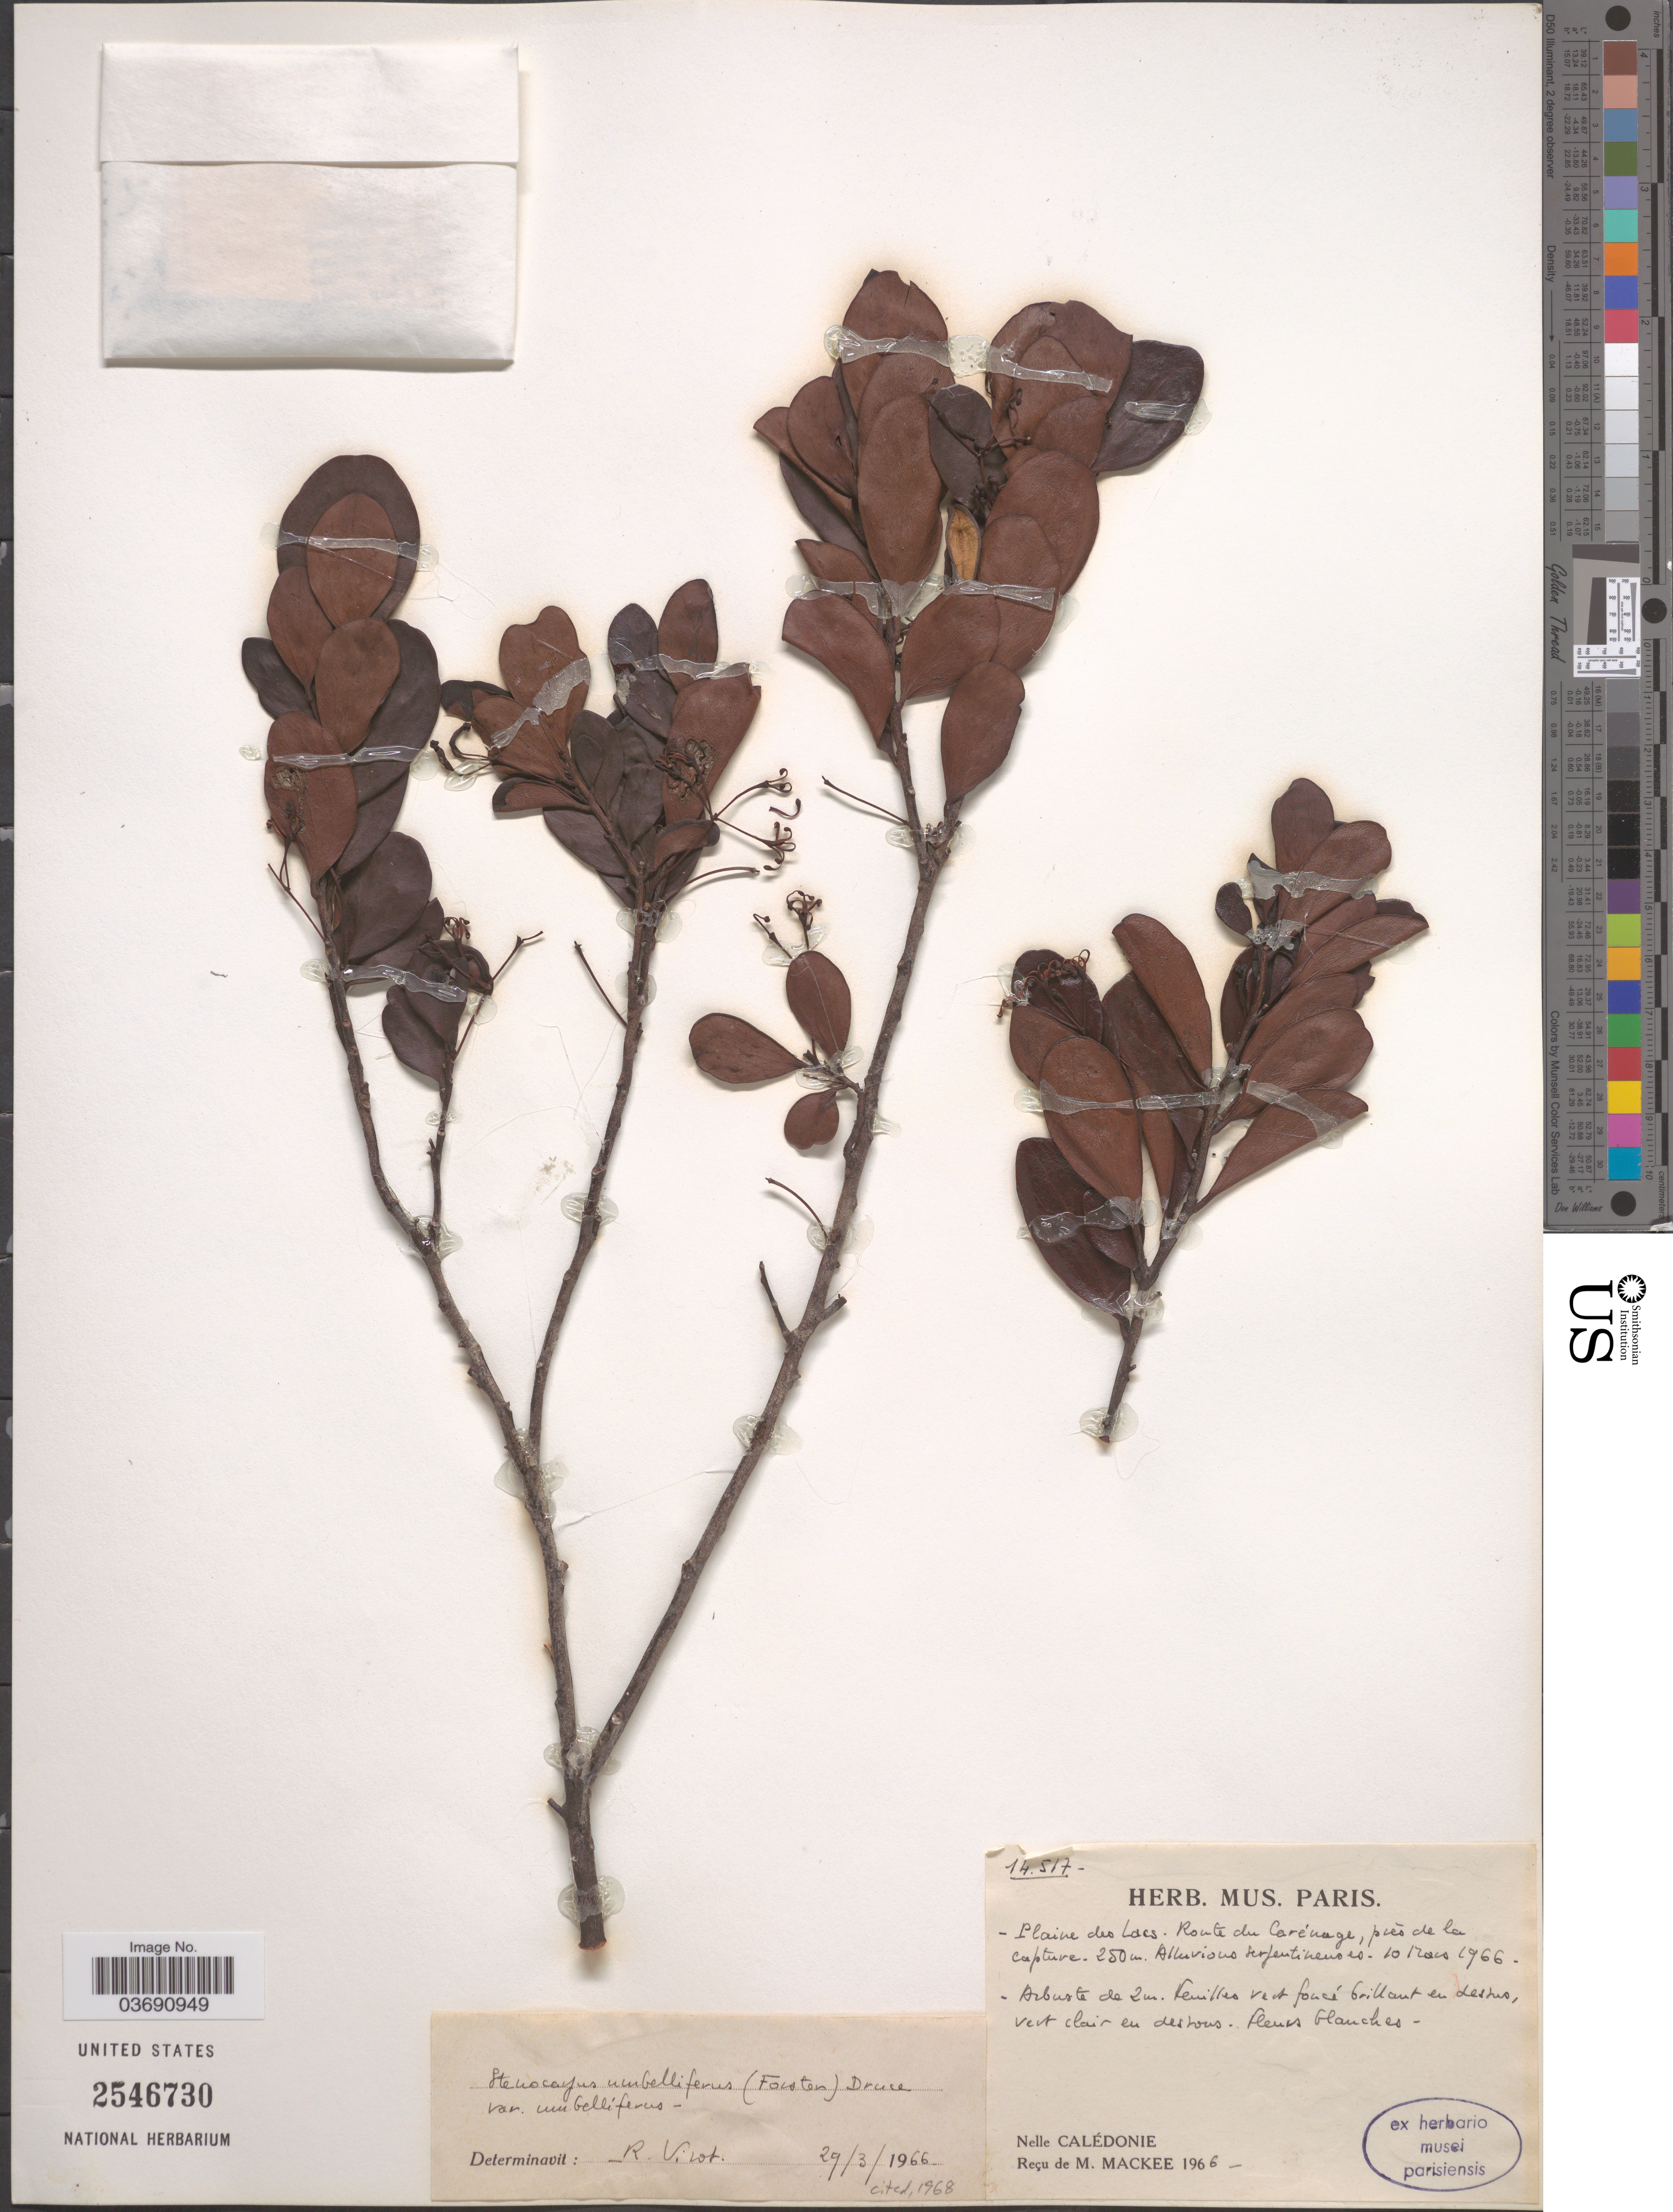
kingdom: Plantae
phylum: Tracheophyta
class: Magnoliopsida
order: Proteales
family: Proteaceae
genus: Stenocarpus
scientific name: Stenocarpus umbellifer var. umbellifer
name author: (J.R. Forst. & G. Forst.) Druce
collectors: M. Mackee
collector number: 14517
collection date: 1966-03-10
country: New Caledonia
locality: Plaine des Lacs. Route du Carénage, près de la Capture. Nelle Calédonie.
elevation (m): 250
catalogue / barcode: US 2546730